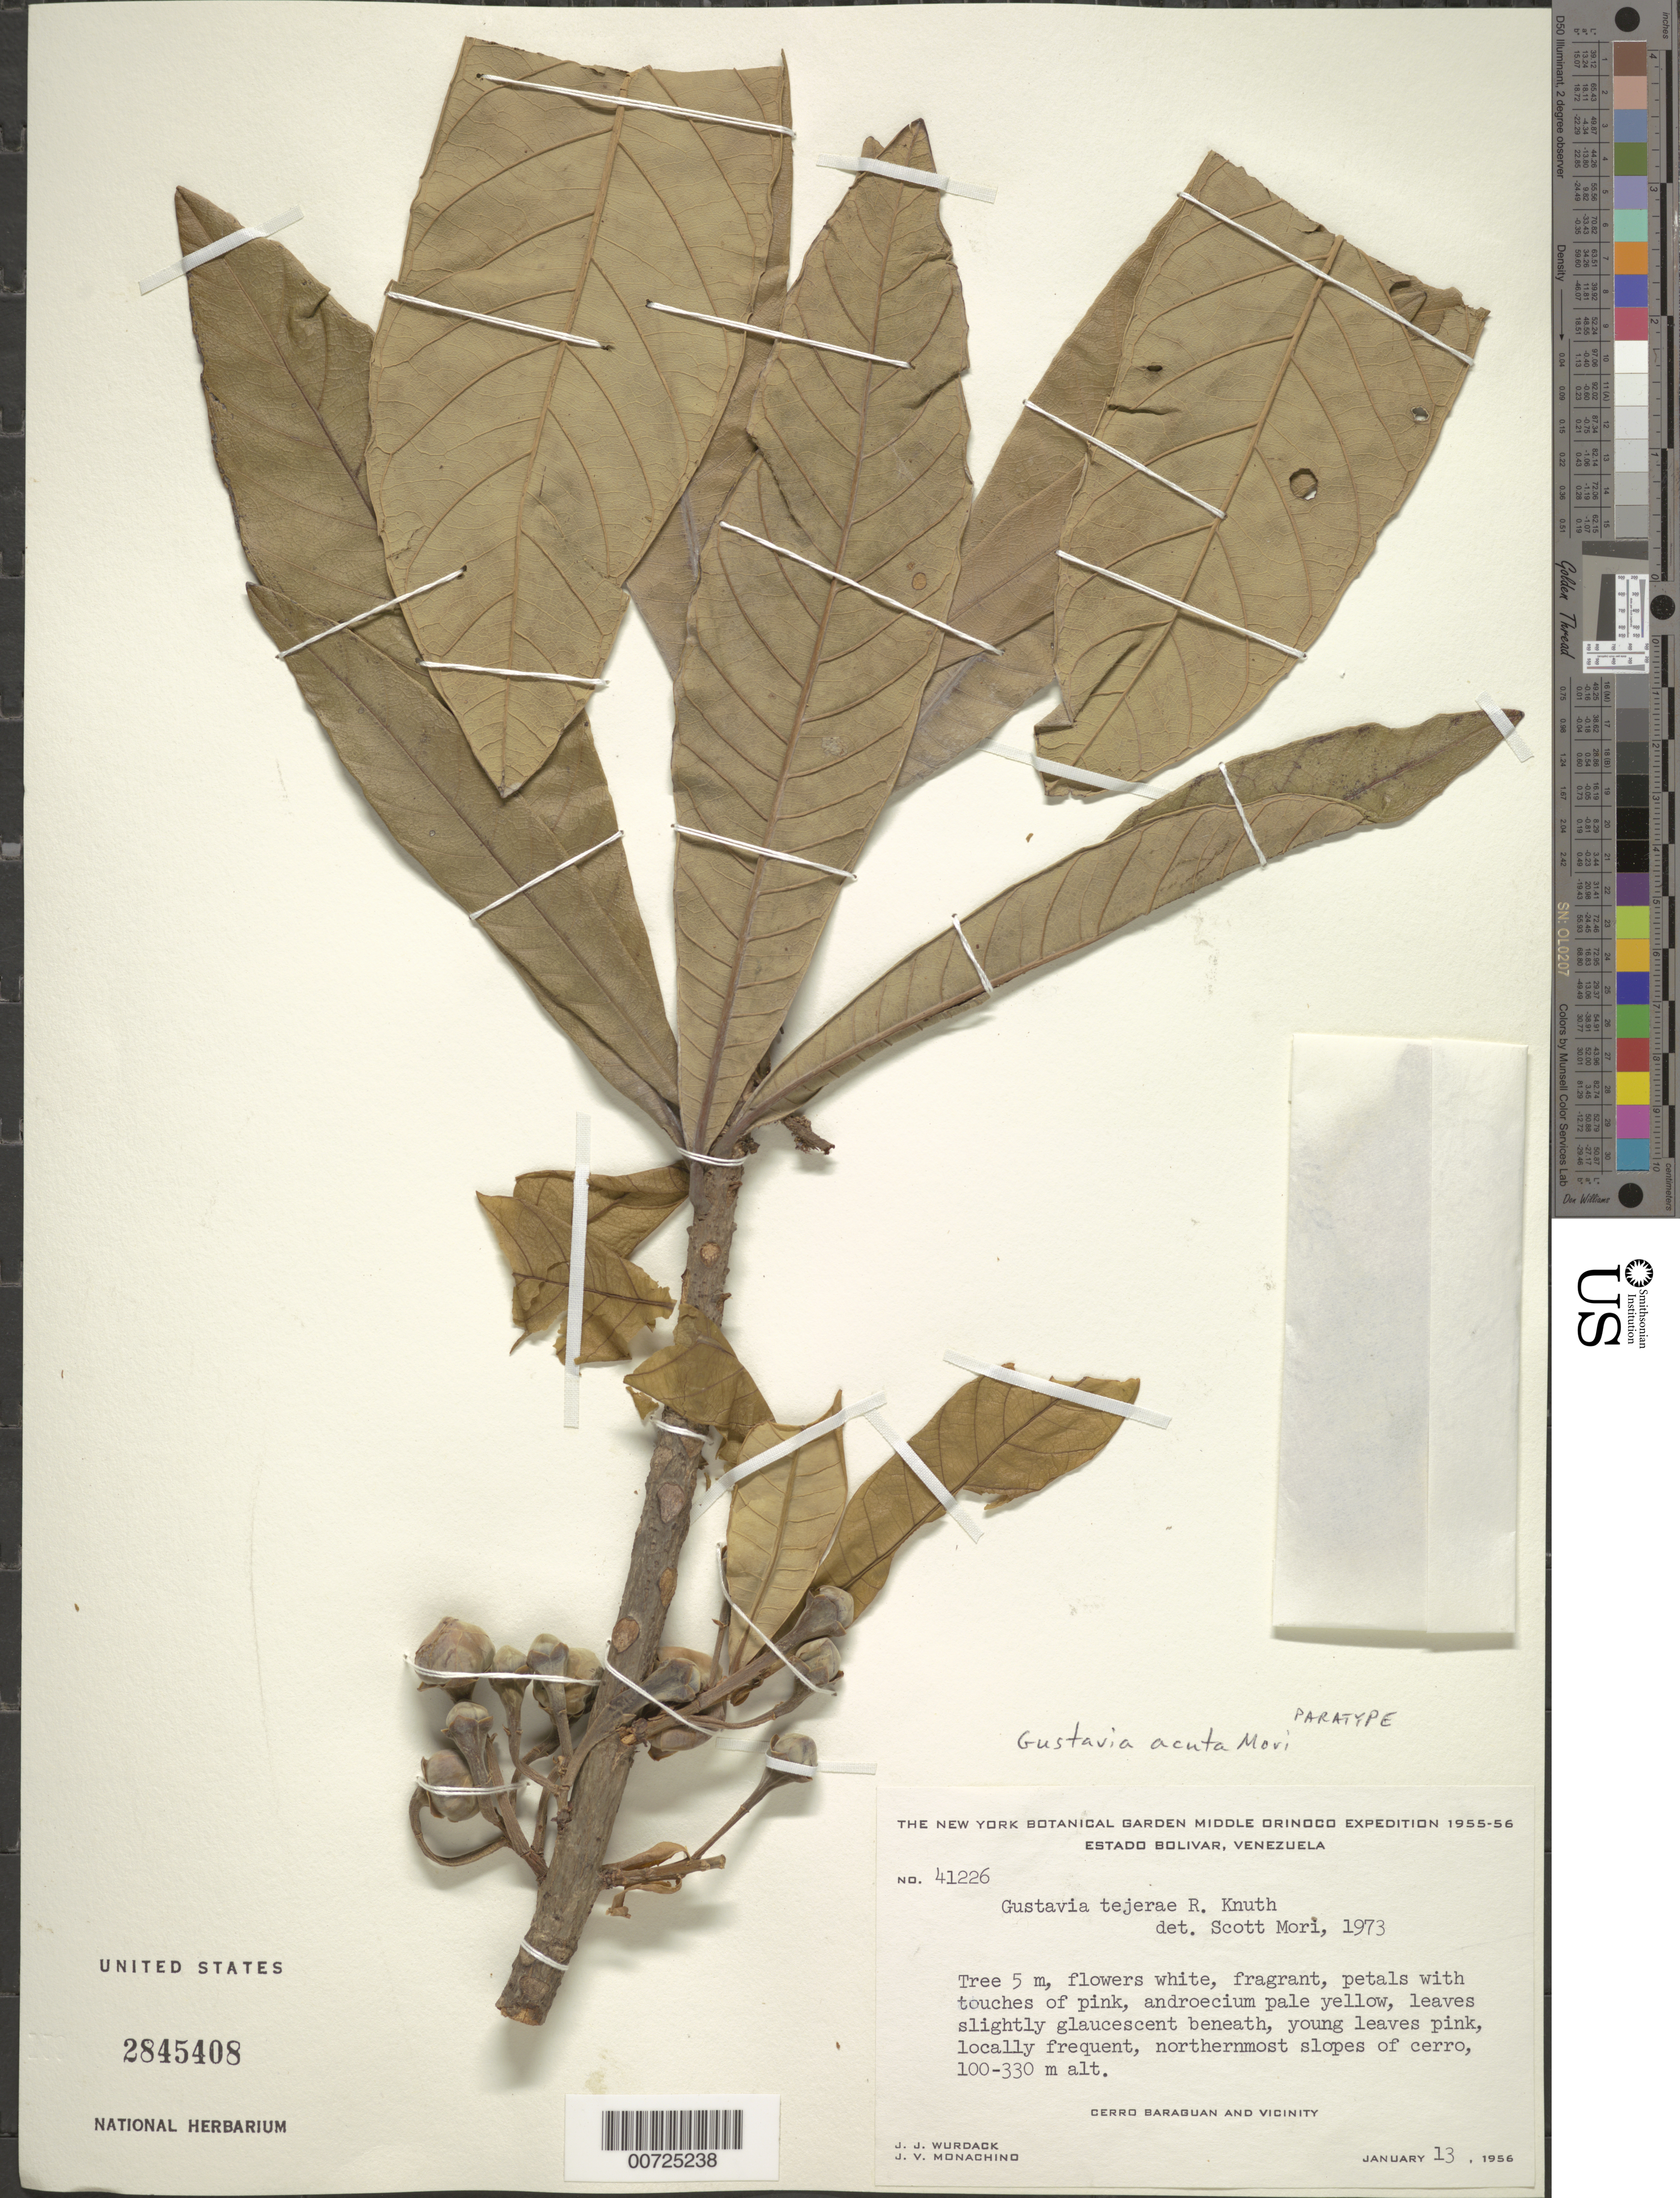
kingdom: Plantae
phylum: Tracheophyta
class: Magnoliopsida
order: Ericales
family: Lecythidaceae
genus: Gustavia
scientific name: Gustavia augusta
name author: L.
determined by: Mori, Scott A.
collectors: J. J. Wurdack & J. V. Monachino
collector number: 41226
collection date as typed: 13-Jan-56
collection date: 1956-01-13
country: Venezuela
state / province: Bolívar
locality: Cerro Baraguan and vicinity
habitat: Northernmost slopes of mountain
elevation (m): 100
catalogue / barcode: US 2845408